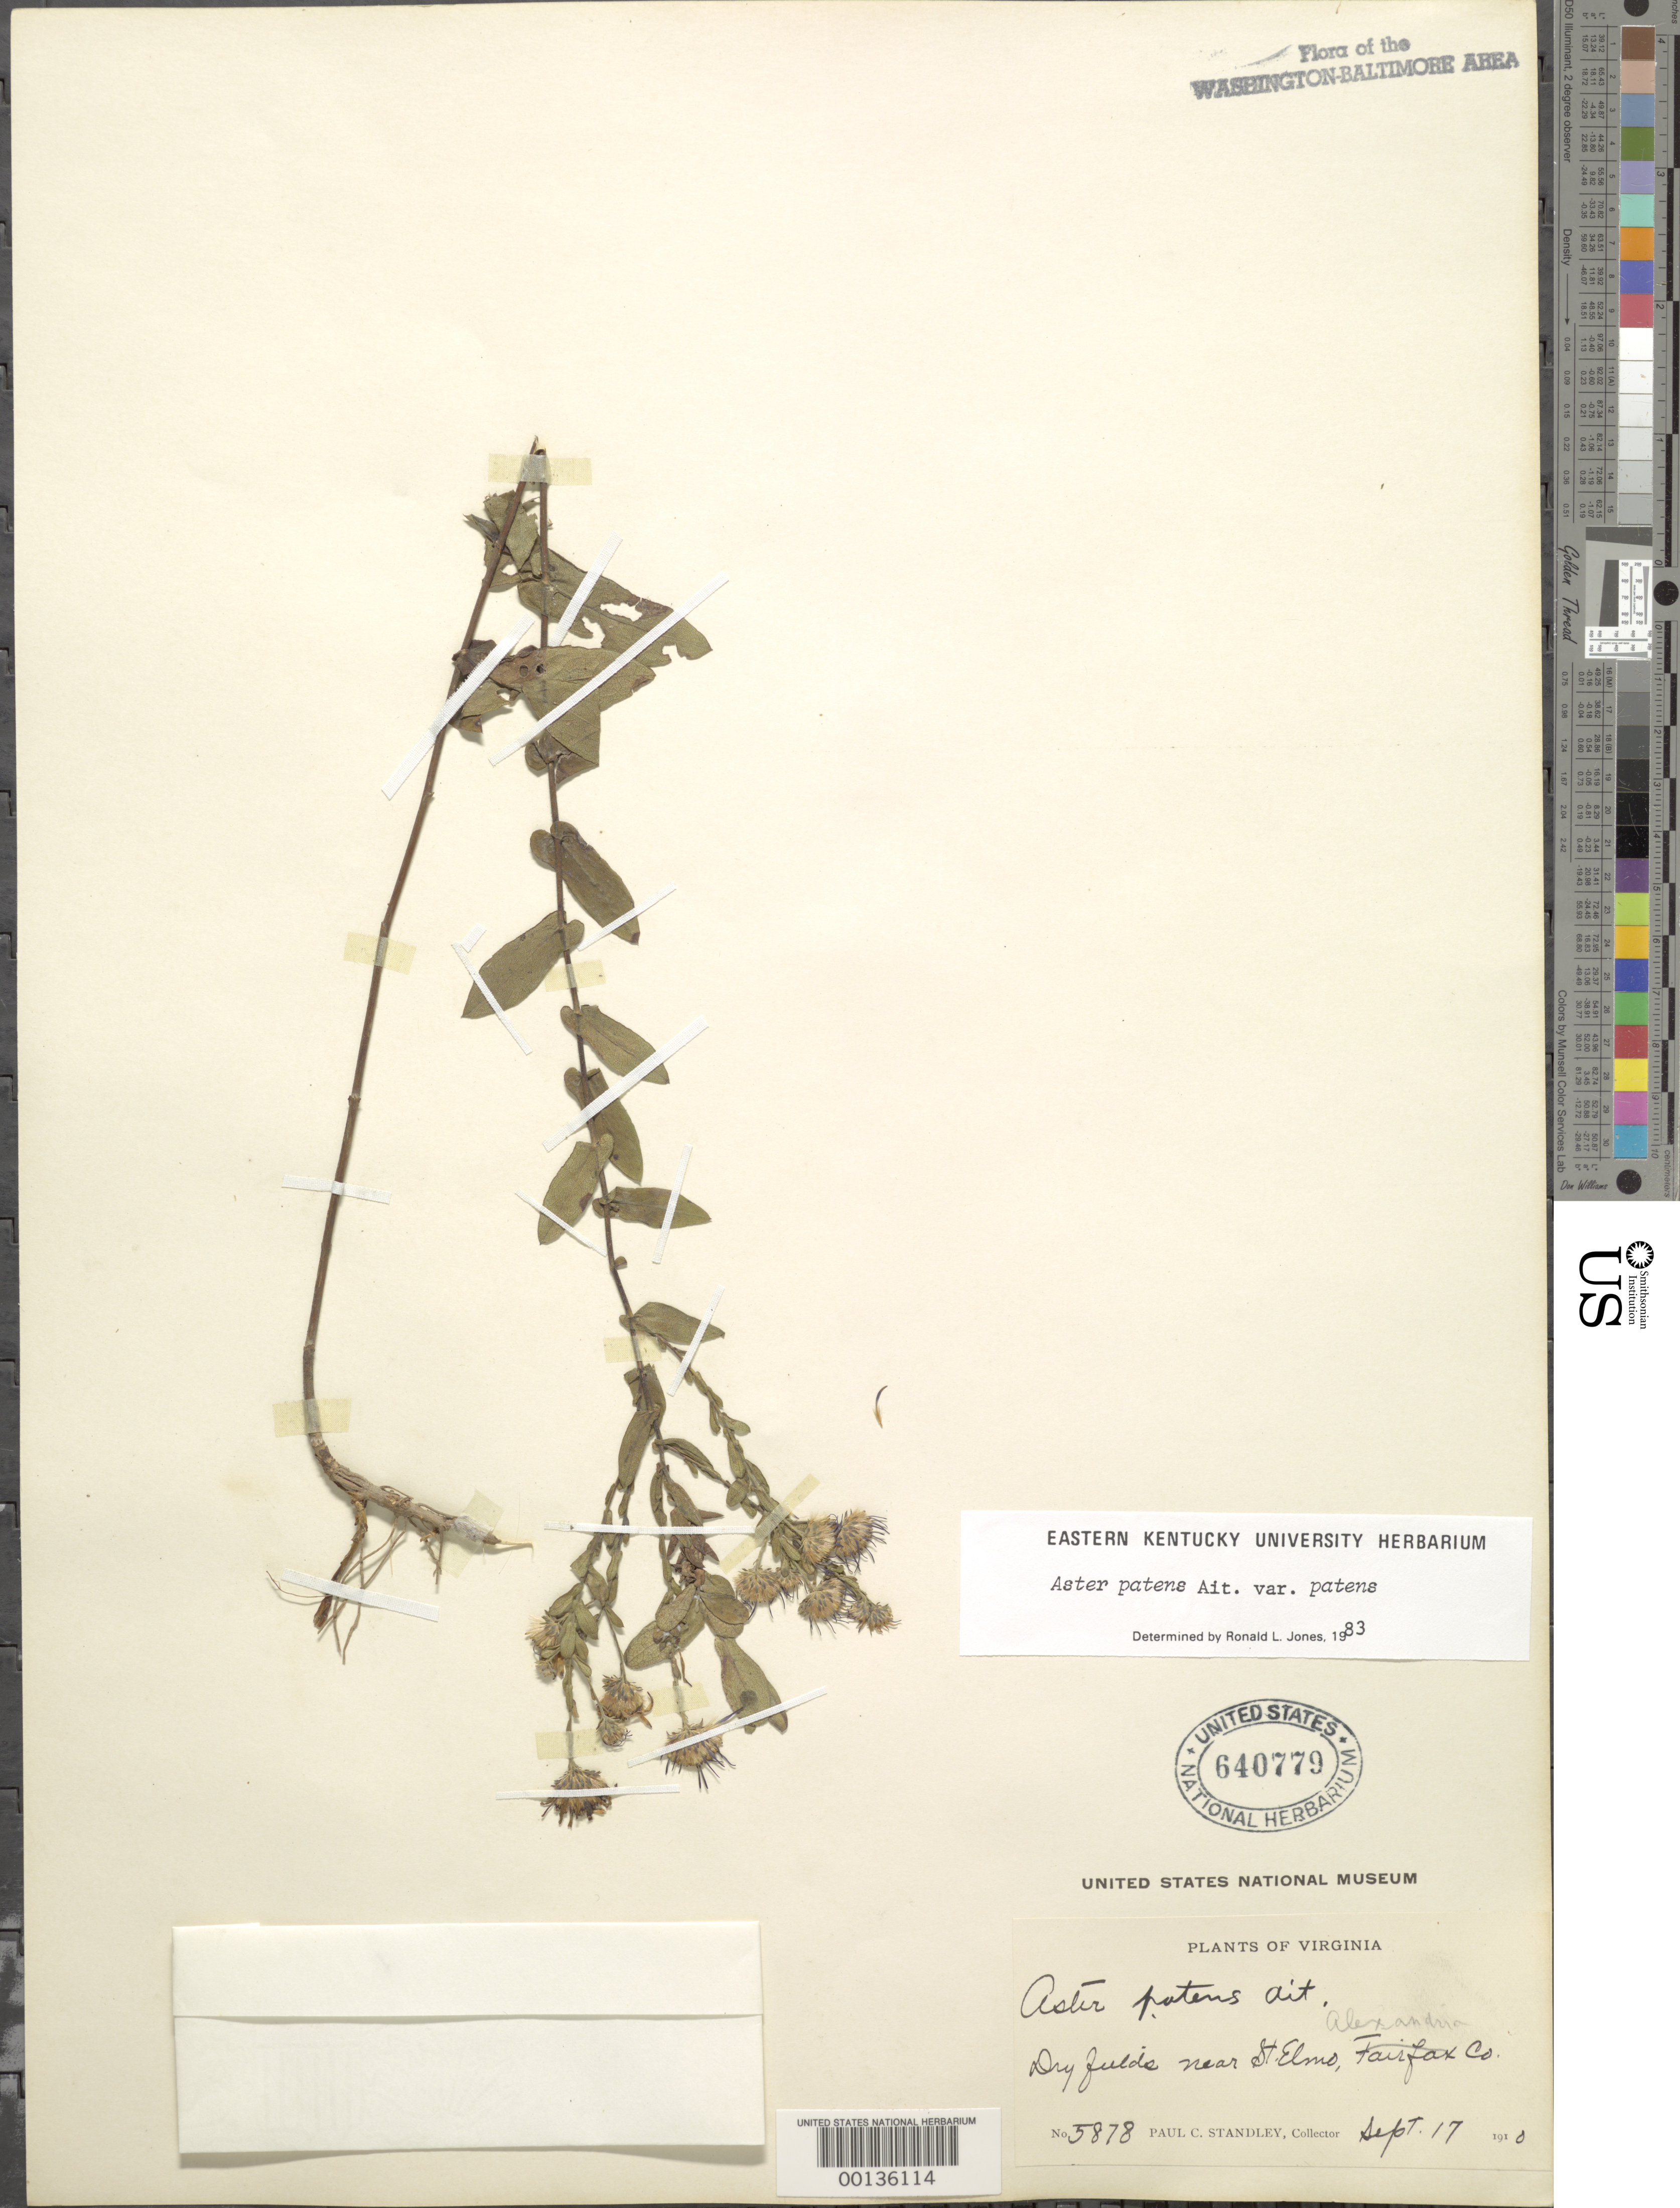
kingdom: Plantae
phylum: Tracheophyta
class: Magnoliopsida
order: Asterales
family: Asteraceae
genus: Symphyotrichum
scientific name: Symphyotrichum patens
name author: (Aiton) G.L. Nesom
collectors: P. C. Standley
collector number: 5878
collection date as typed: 17 Sep 1910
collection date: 1910-09-17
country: United States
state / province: Virginia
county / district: Fairfax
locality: Near St Elmo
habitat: Dry fields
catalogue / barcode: US 640779